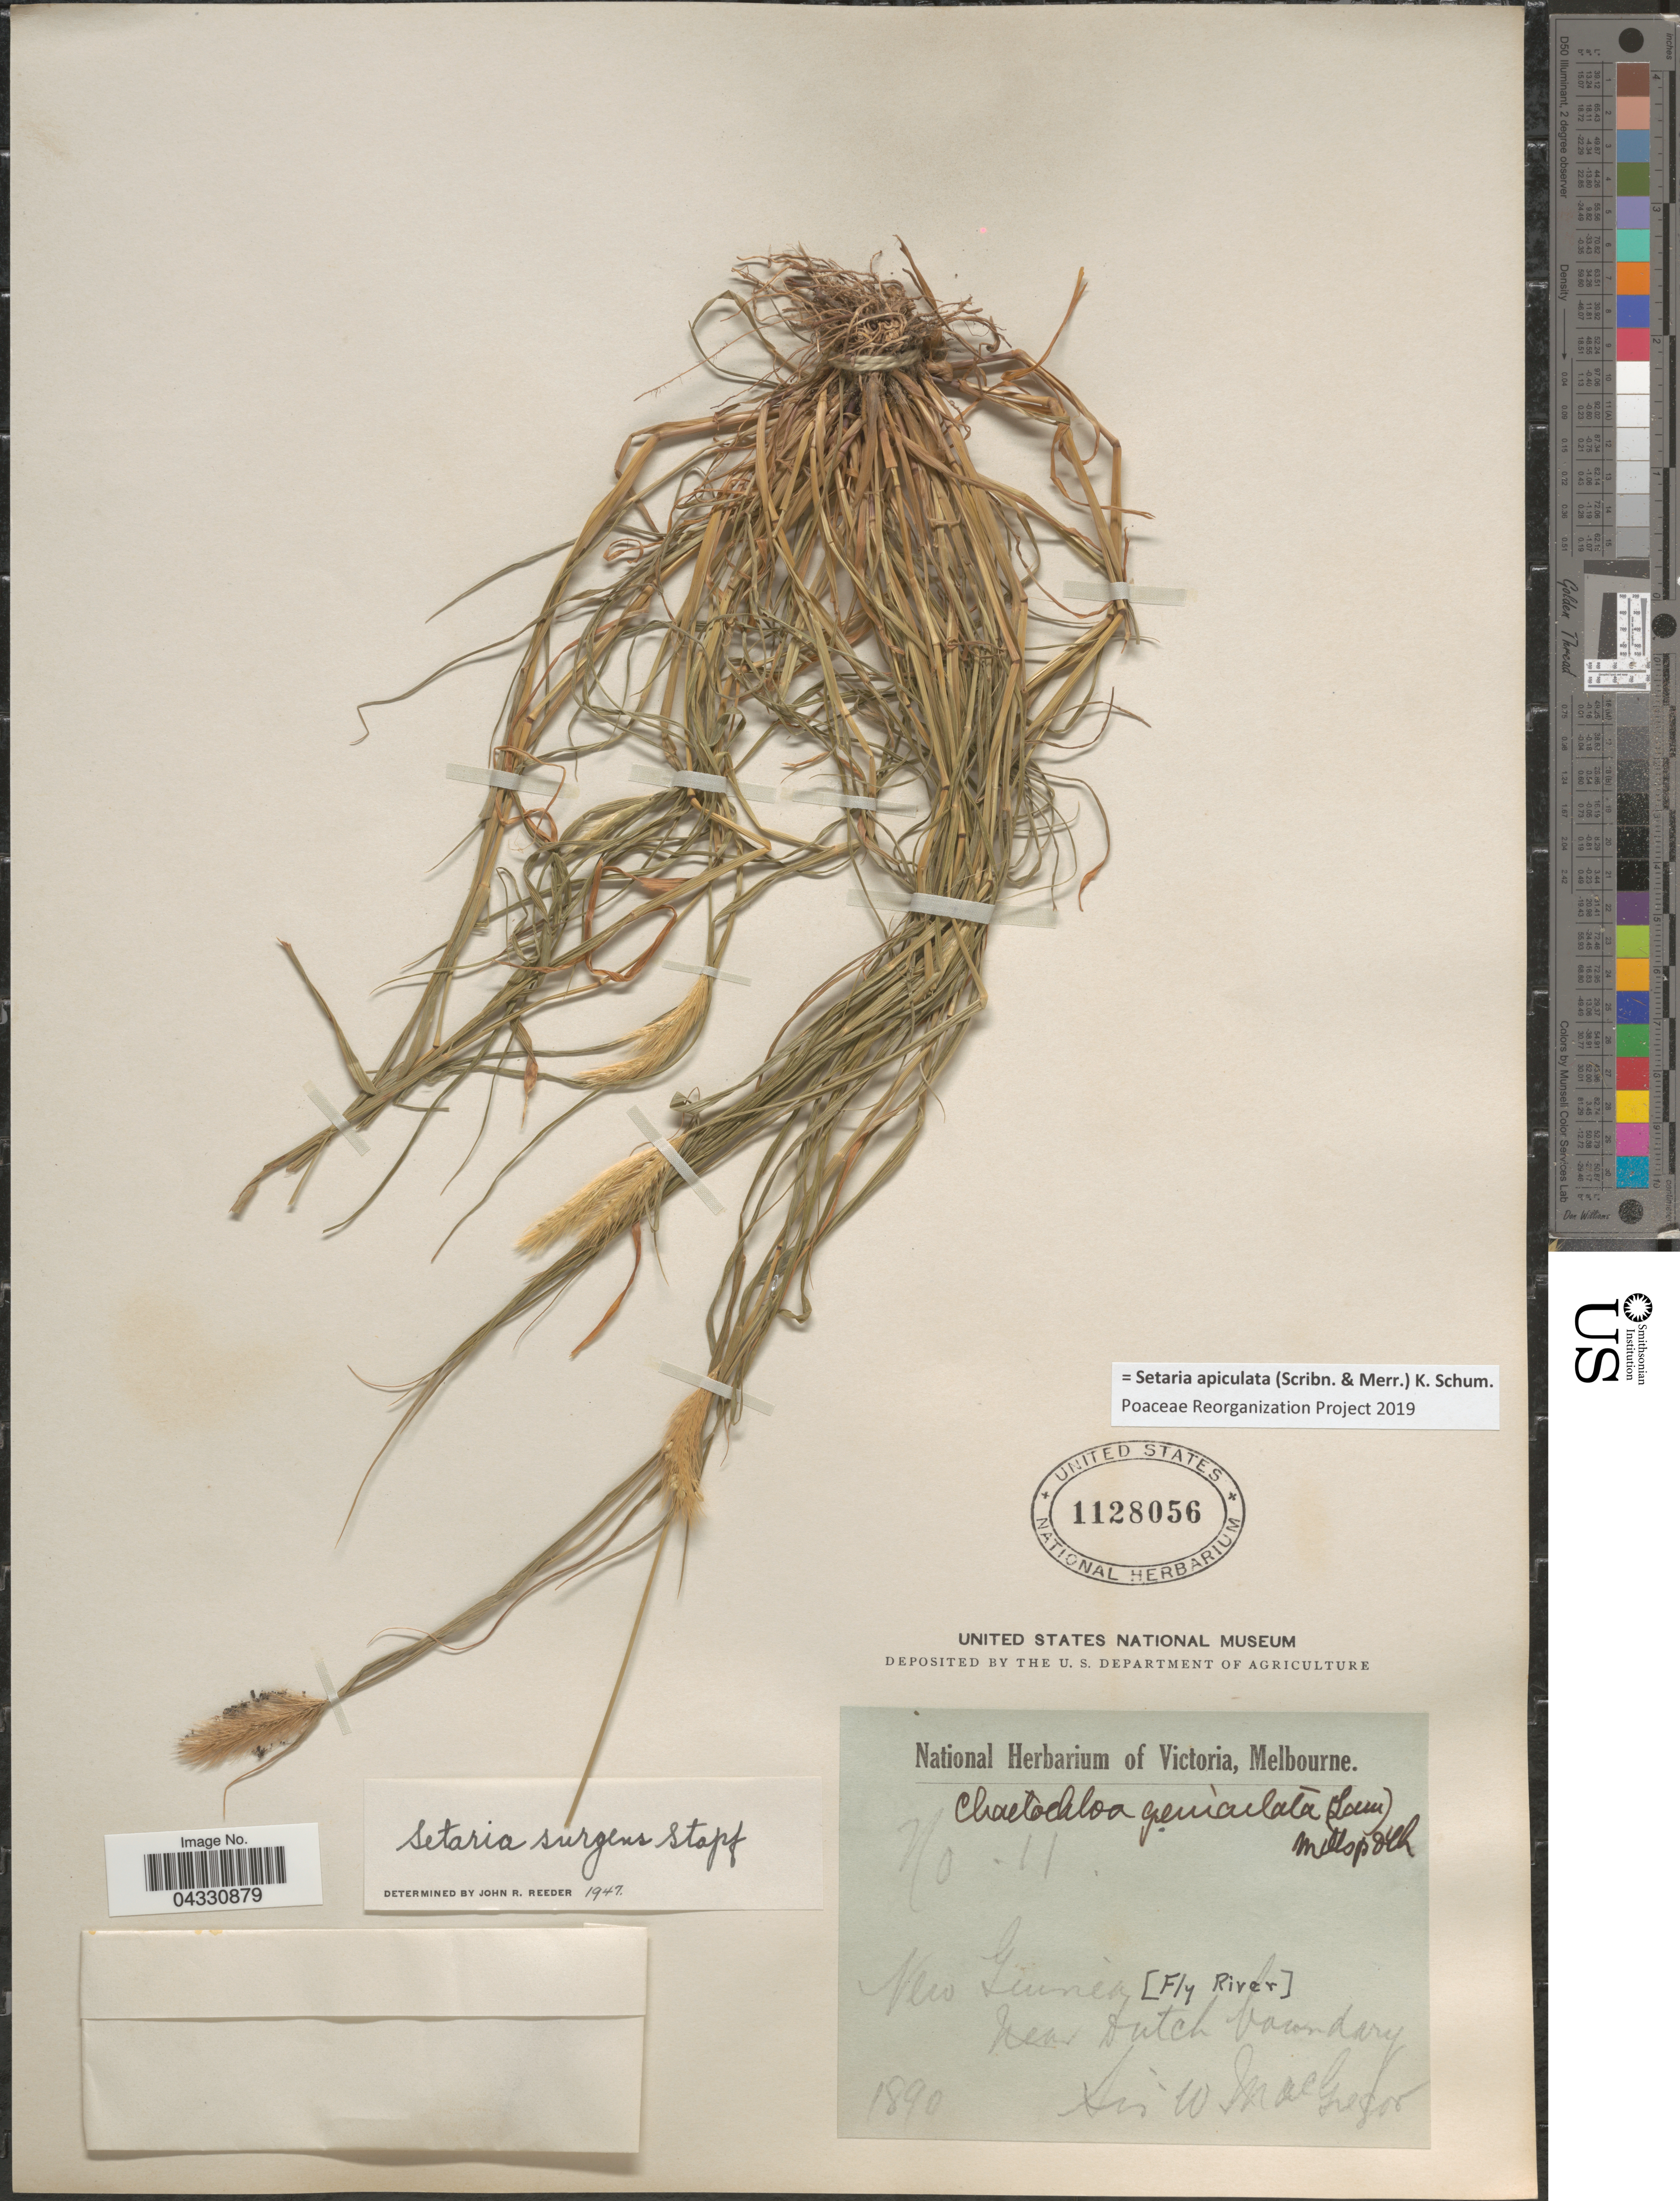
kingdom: Plantae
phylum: Tracheophyta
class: Liliopsida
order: Poales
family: Poaceae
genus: Setaria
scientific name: Setaria apiculata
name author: (Scribn. & Merr.) K. Schum.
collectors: W. Macgregor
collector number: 11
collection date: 1890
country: Papua New Guinea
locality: New Guinea [Fly River]. Near Dutch boundary.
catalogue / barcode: US 1128056